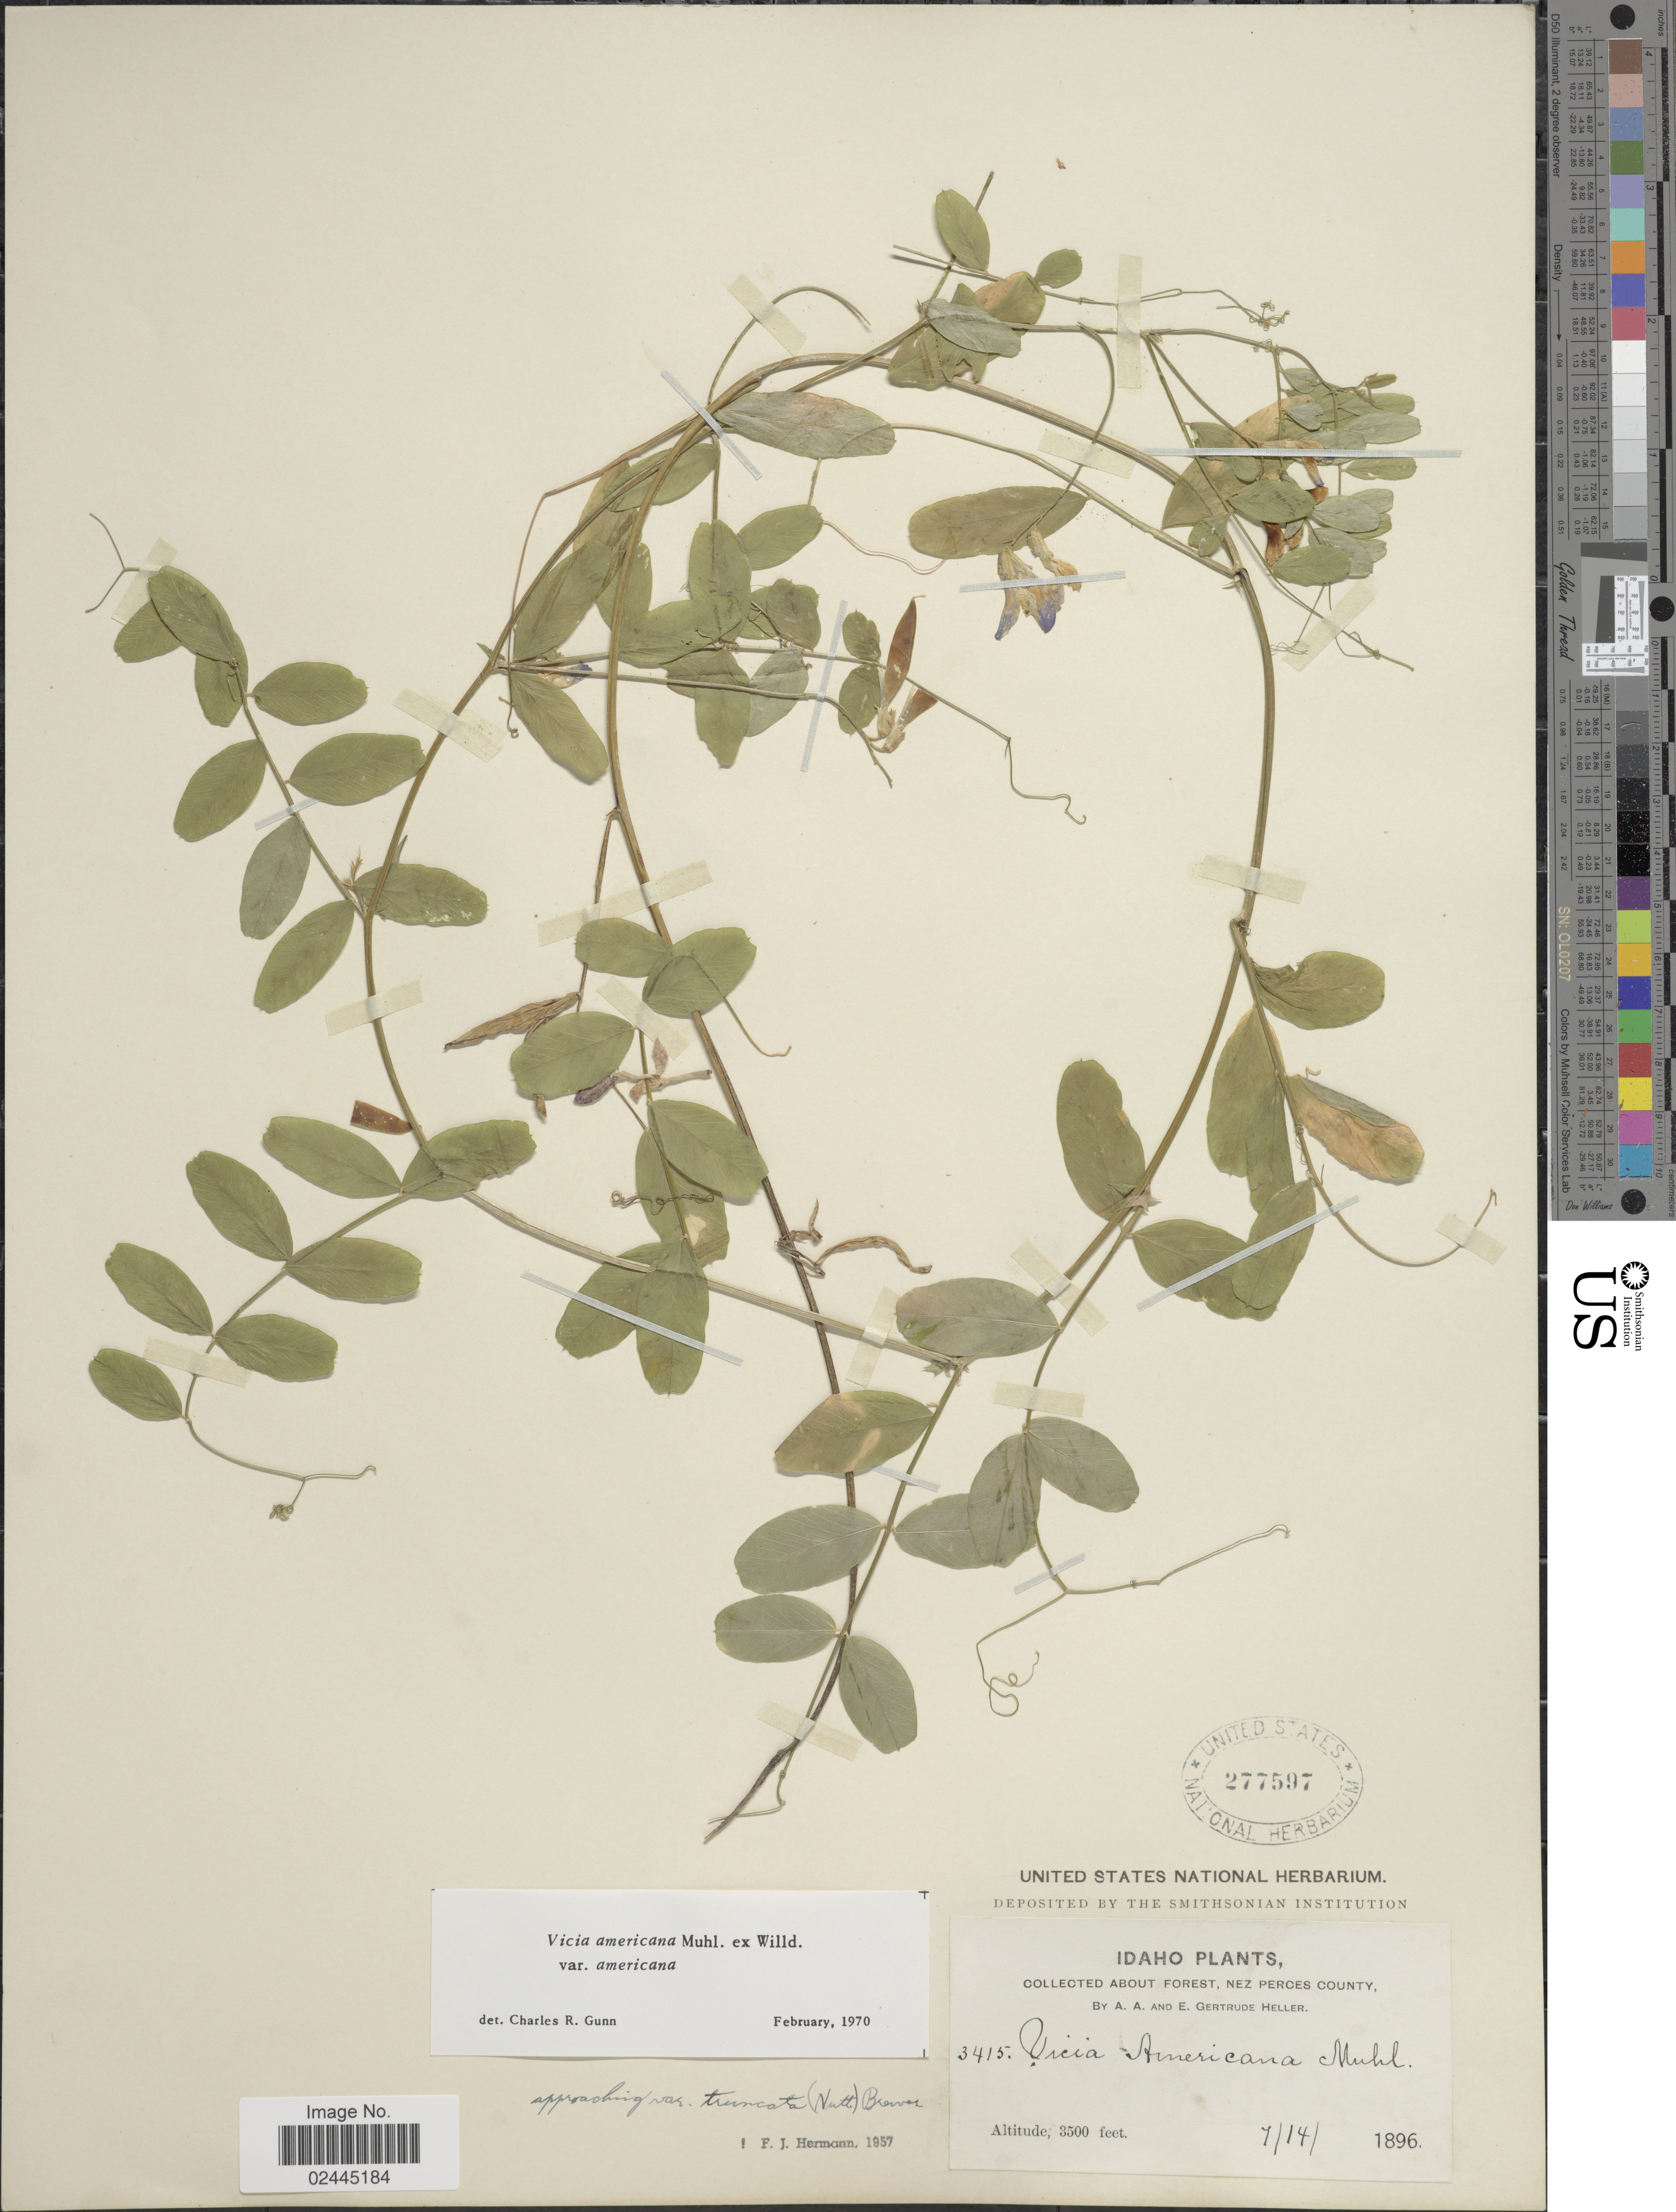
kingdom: Plantae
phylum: Tracheophyta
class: Magnoliopsida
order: Fabales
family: Fabaceae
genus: Vicia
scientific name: Vicia americana var. americana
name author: Muhl. ex Willd.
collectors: A. A. Heller & E. G. Heller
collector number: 3415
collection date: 1896-07-14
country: United States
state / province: Idaho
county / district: Nez Perce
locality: About forest.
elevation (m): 1067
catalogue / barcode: US 277597